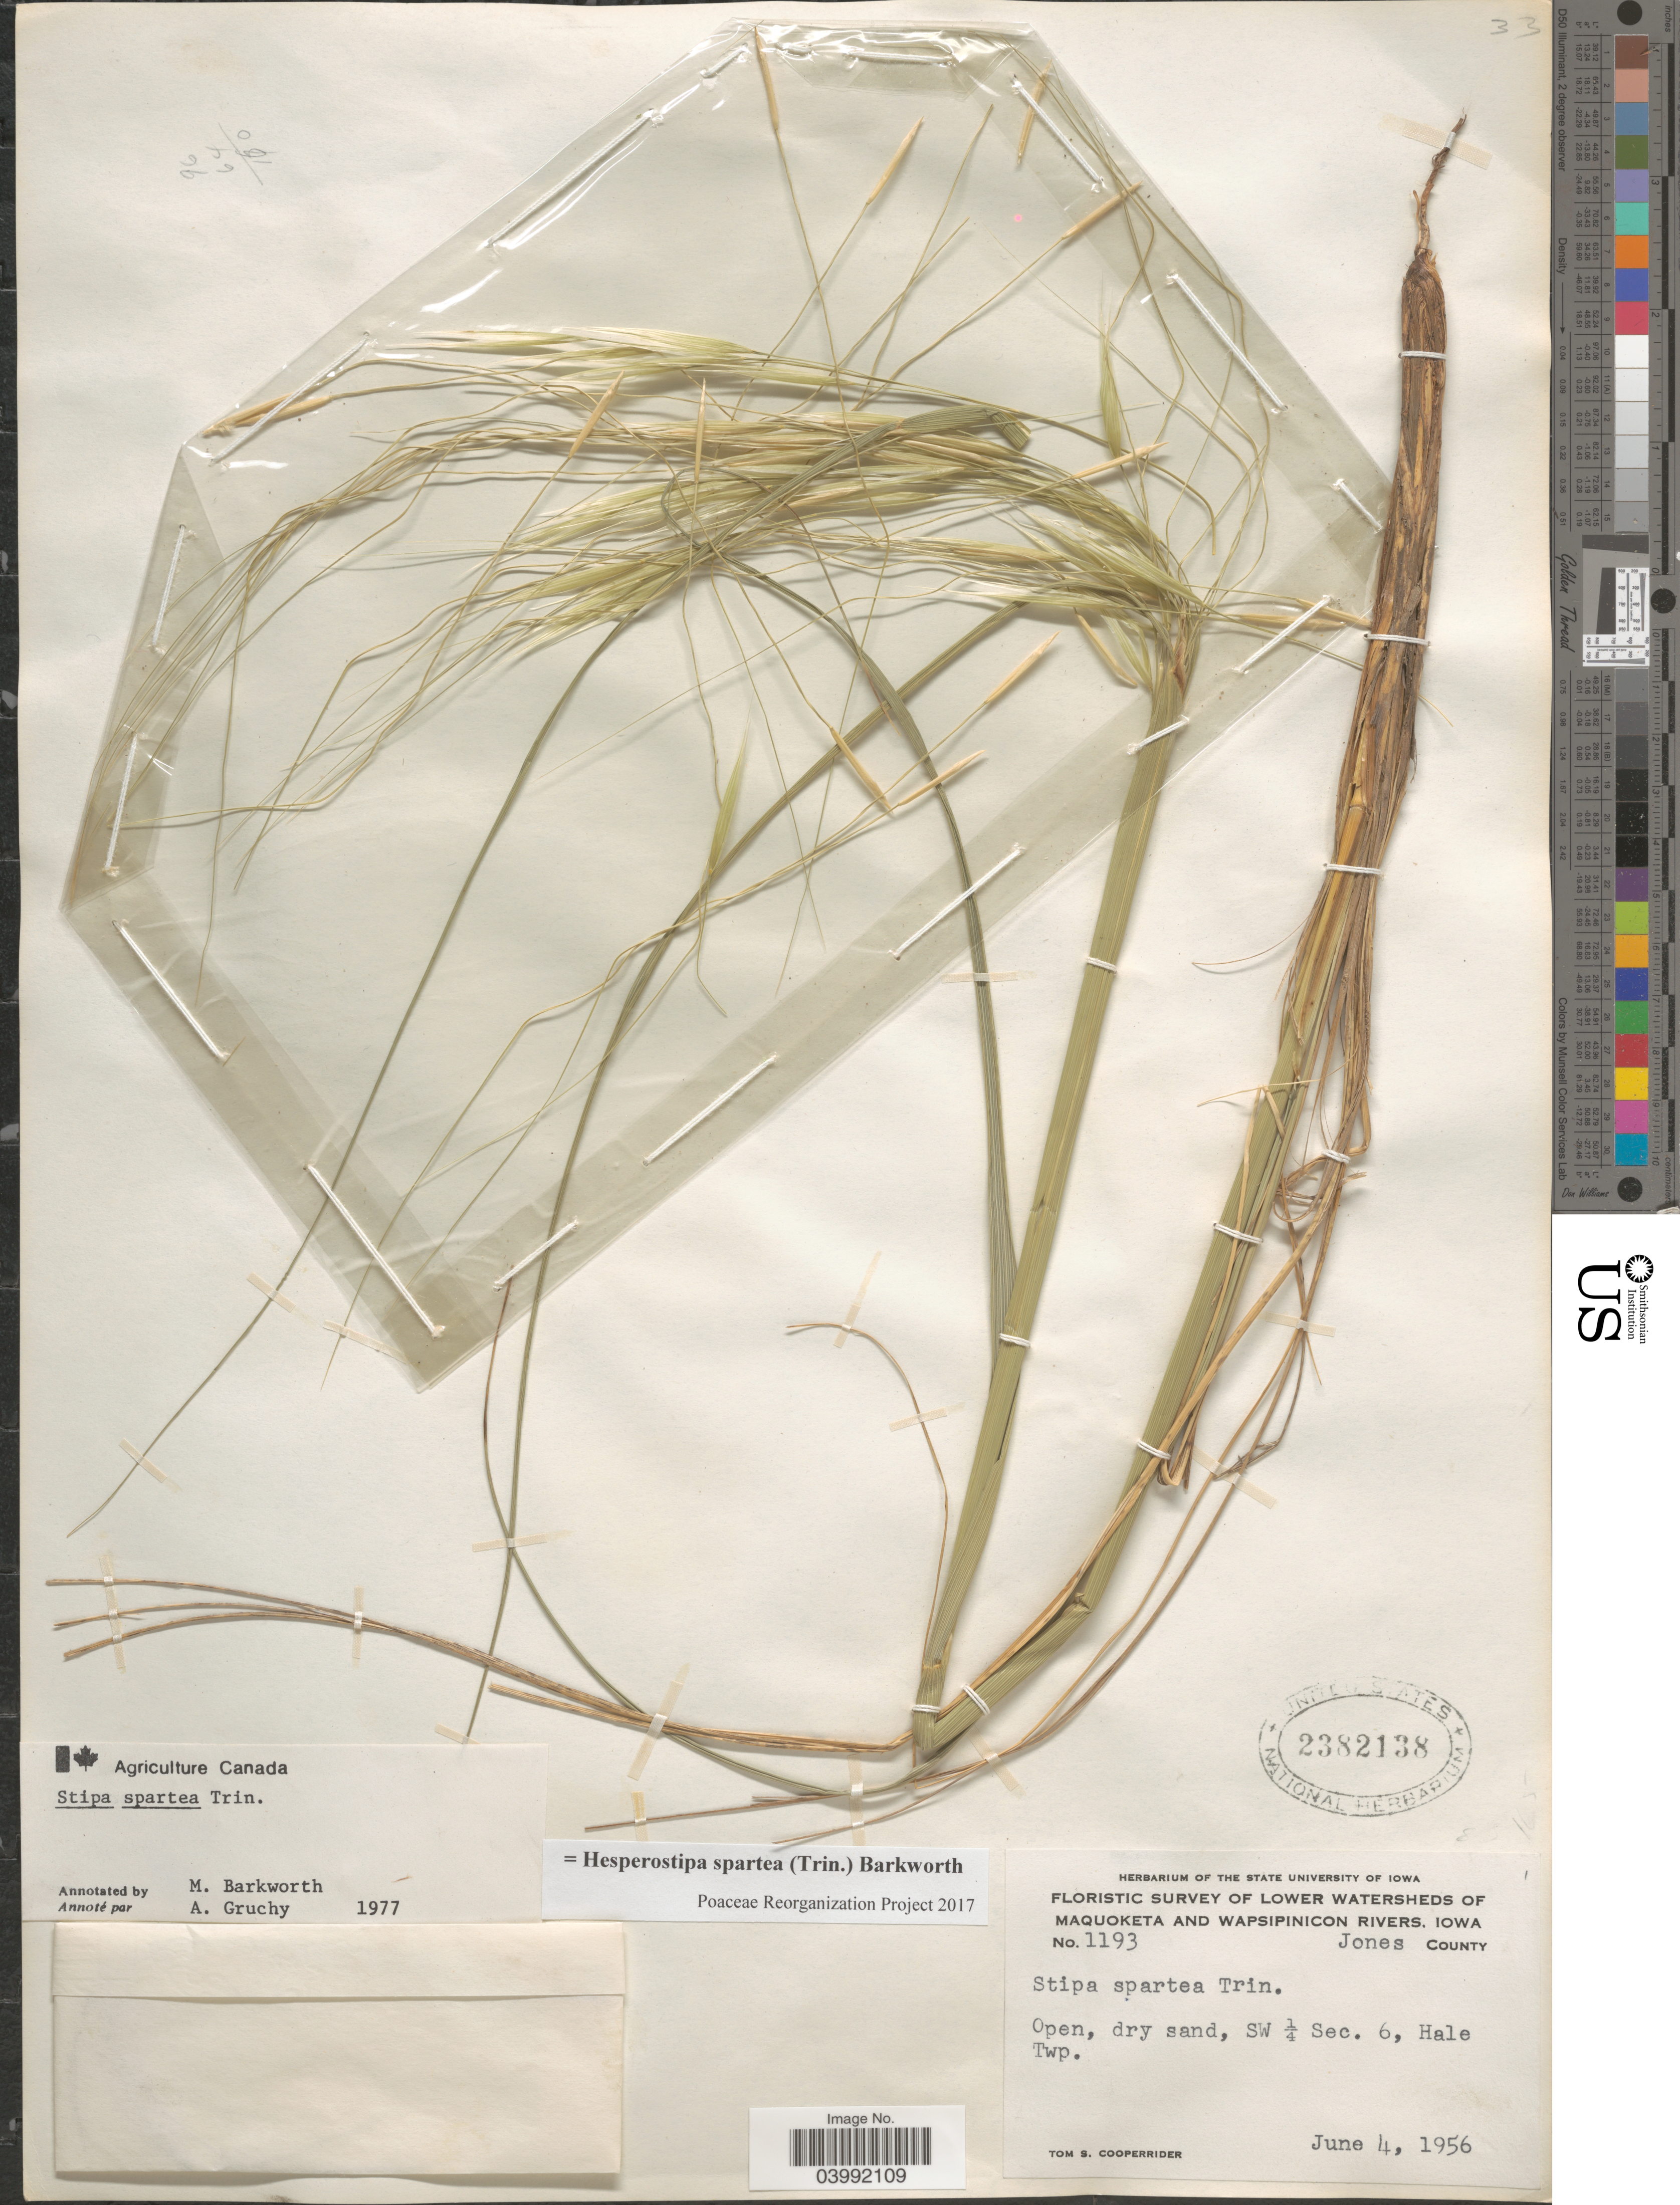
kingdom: Plantae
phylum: Tracheophyta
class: Liliopsida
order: Poales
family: Poaceae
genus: Hesperostipa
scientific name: Hesperostipa spartea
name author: (Trin.) Barkworth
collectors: T. S. Cooperrider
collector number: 1193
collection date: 1956-06-04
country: United States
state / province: Iowa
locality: Lower watersheds of Maquoketa and Wapsipinicon Rivers. Jones County. SW ¼ Sec. 6, Hale Twp.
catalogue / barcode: US 2382138